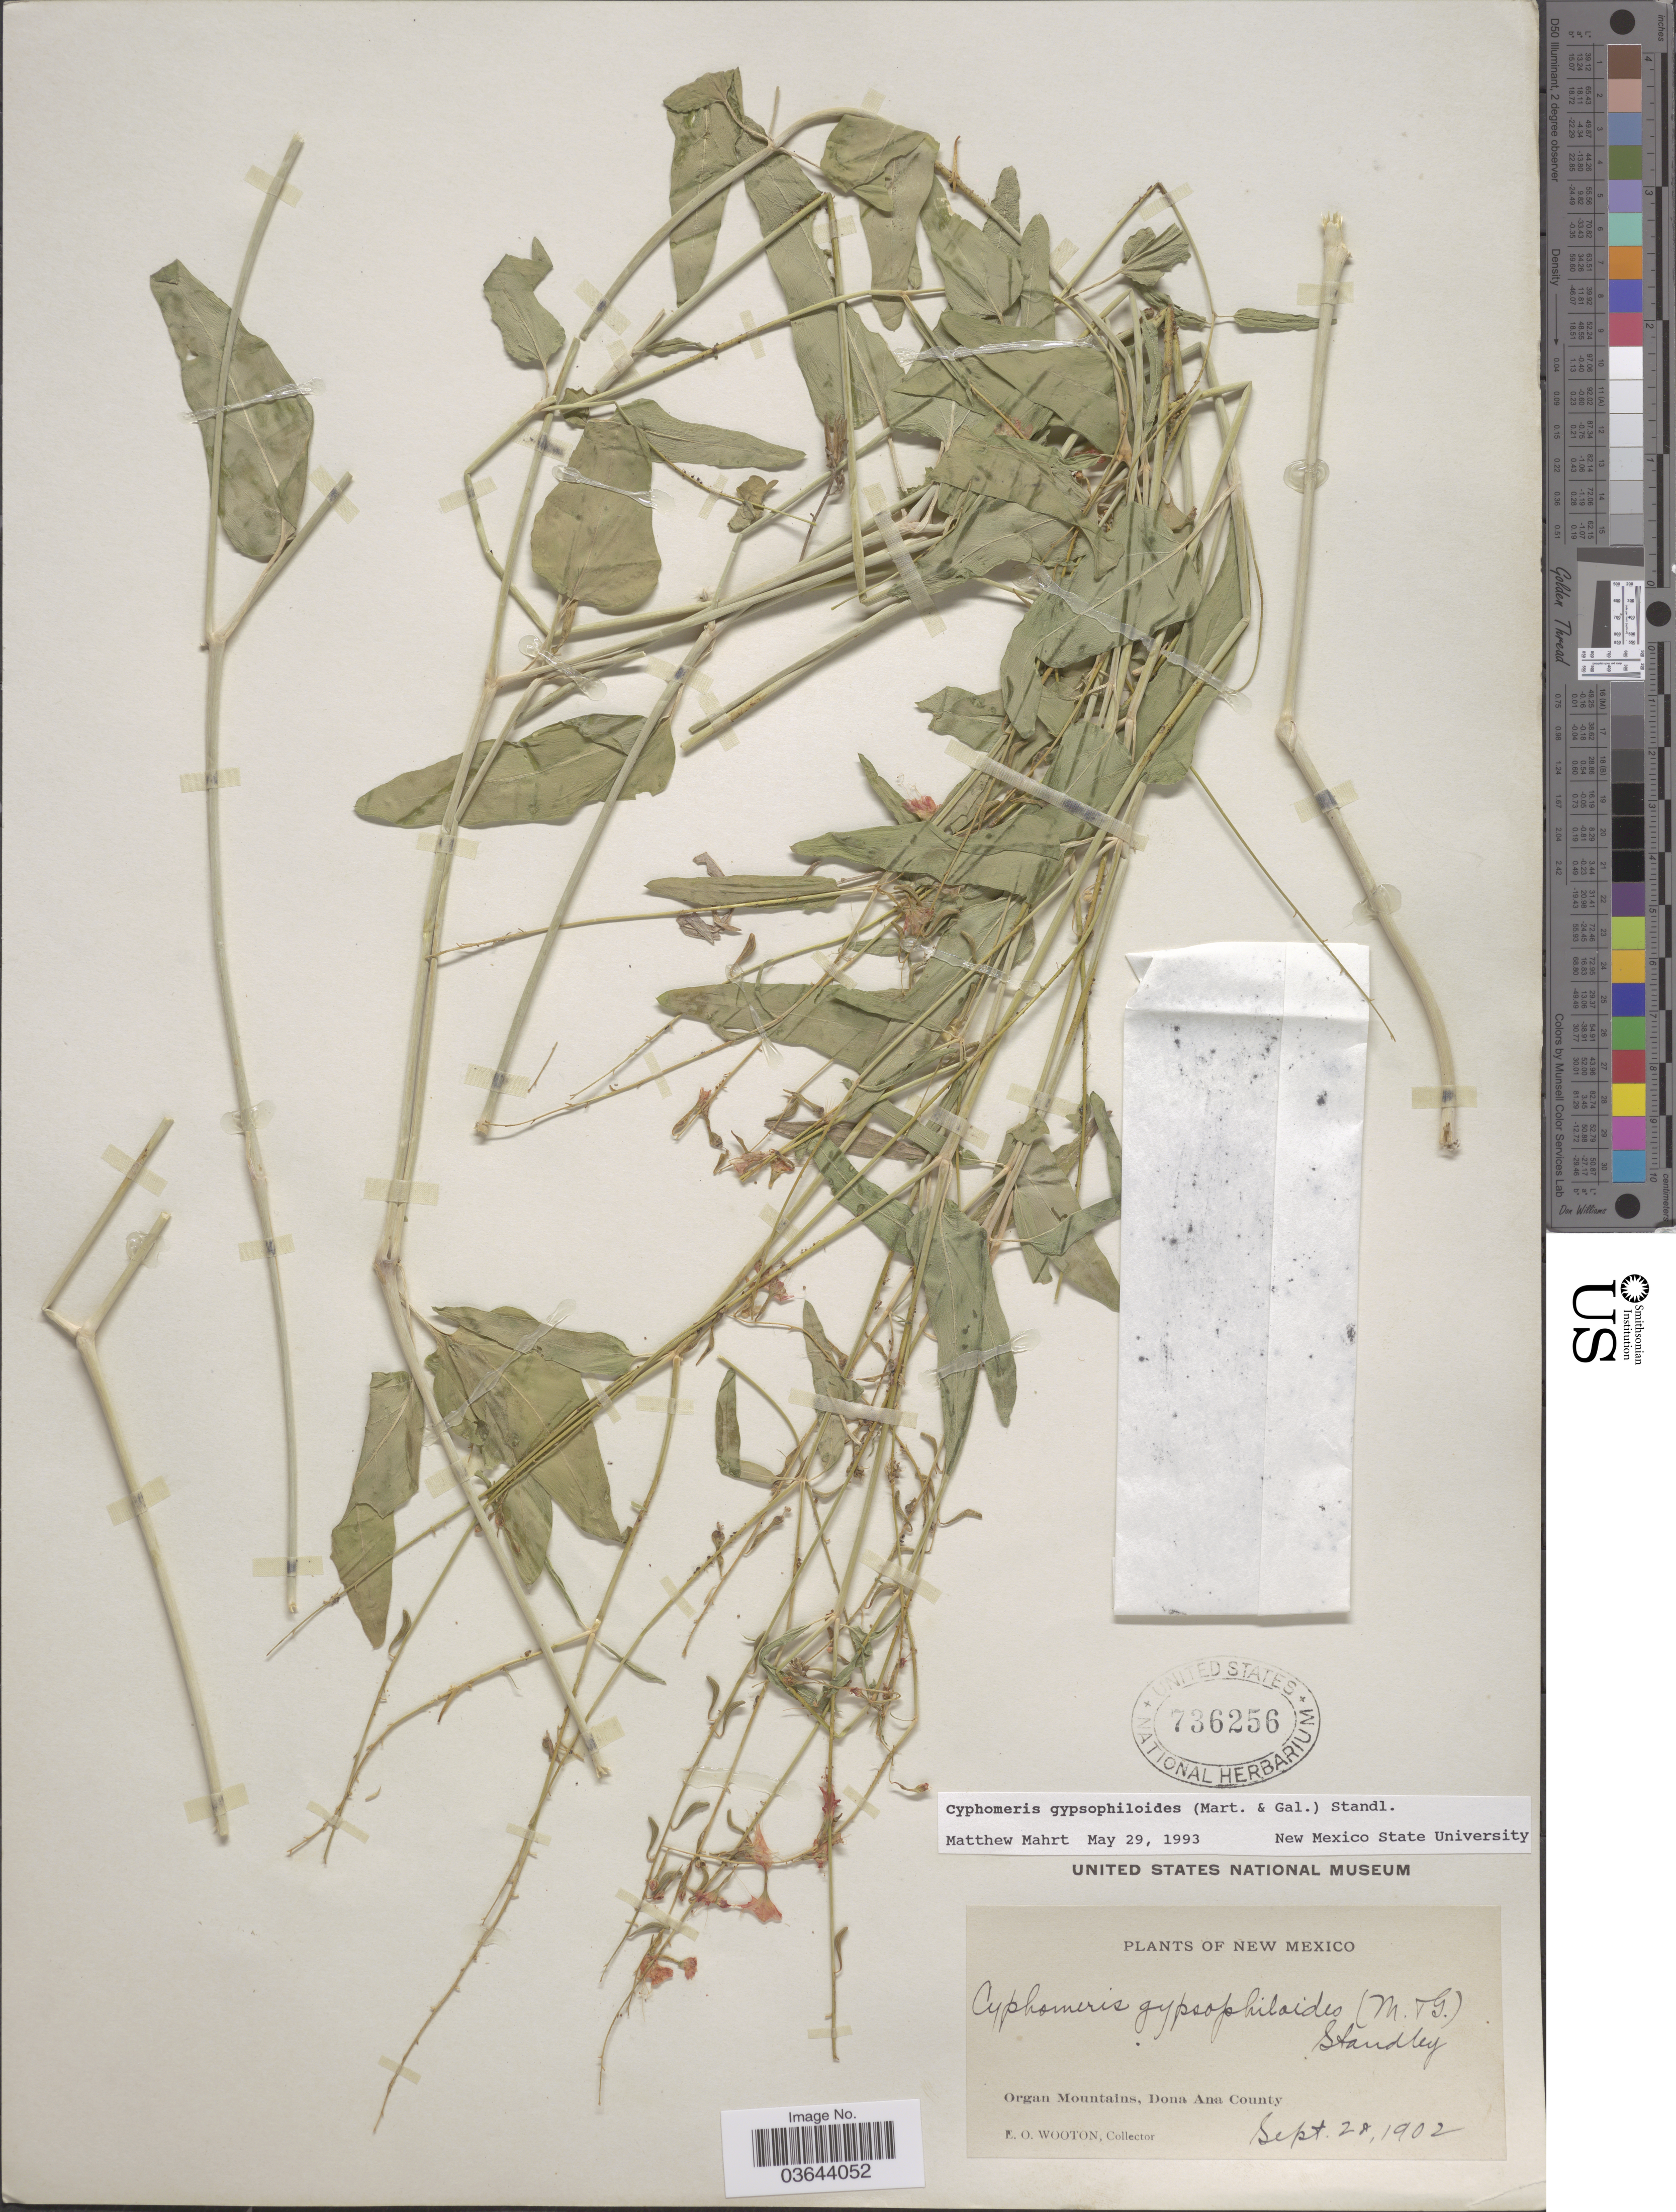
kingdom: Plantae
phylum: Tracheophyta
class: Magnoliopsida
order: Caryophyllales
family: Nyctaginaceae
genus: Cyphomeris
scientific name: Cyphomeris gypsophiloides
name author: (M. Martens & Galeotti) Standl.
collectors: E. O. Wooton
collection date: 1902-09-28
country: United States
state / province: New Mexico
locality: Organ Mountains, Dona Ana County.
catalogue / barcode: US 736256